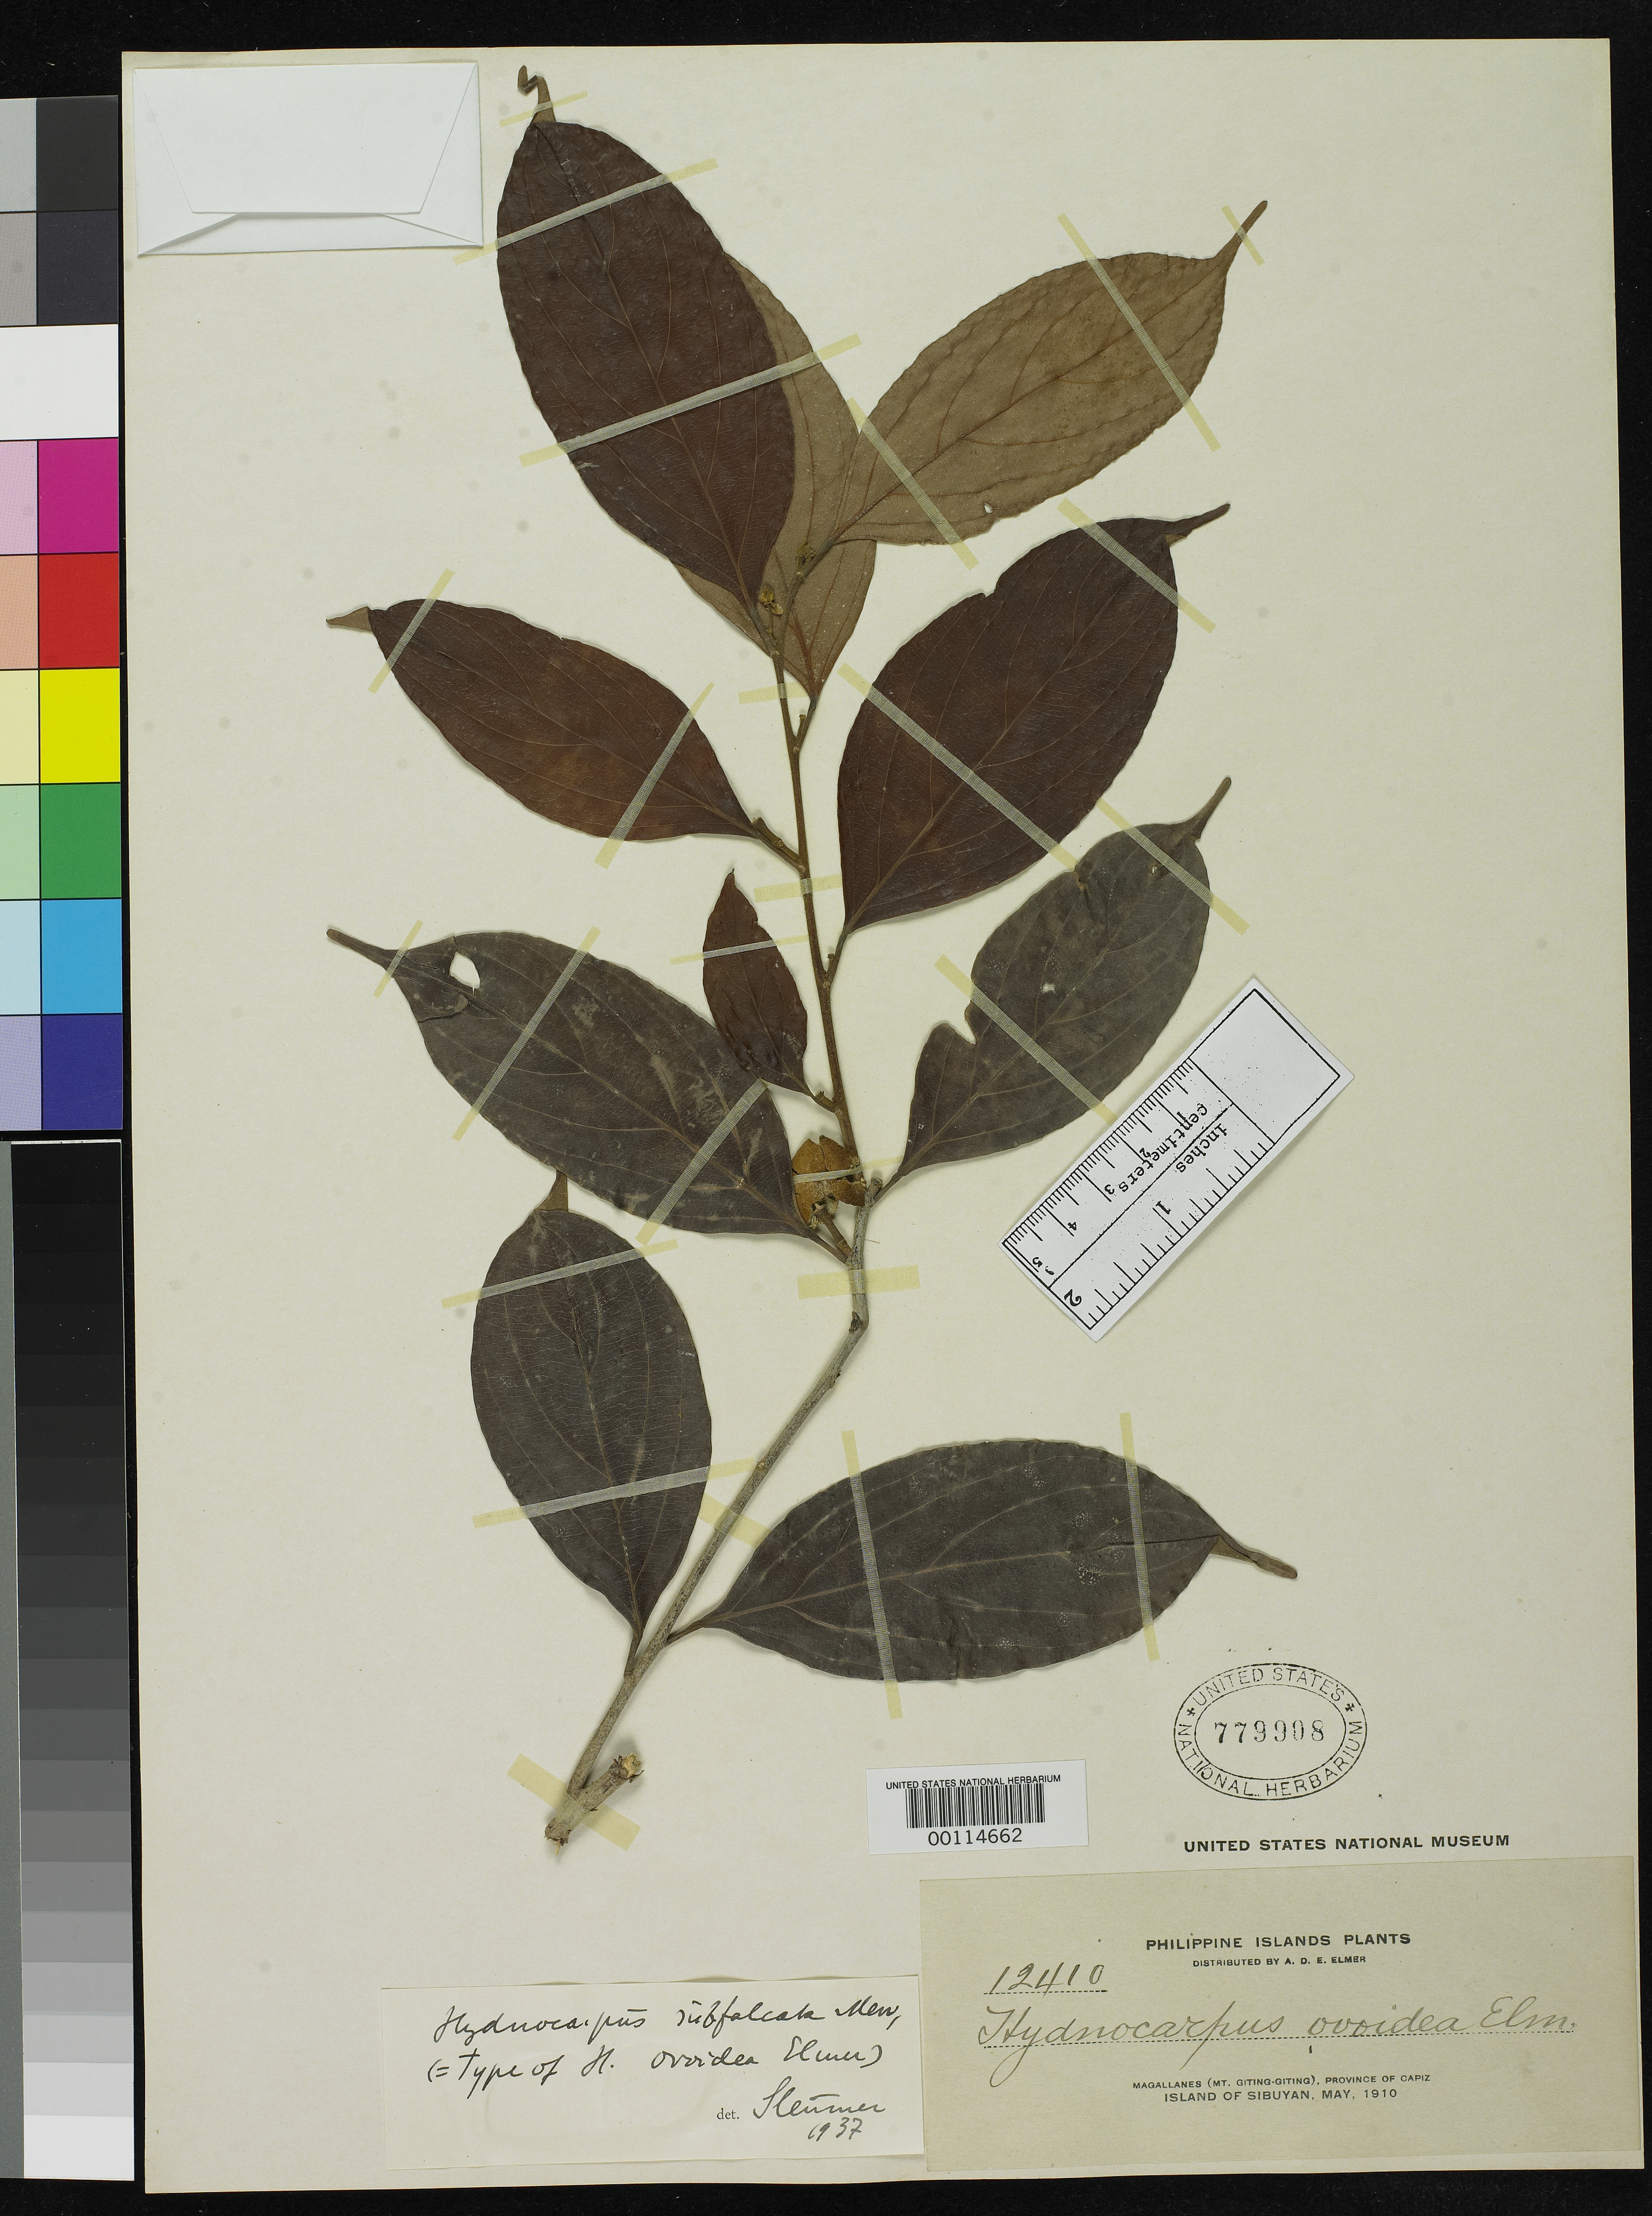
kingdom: Plantae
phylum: Tracheophyta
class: Magnoliopsida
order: Malpighiales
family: Achariaceae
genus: Hydnocarpus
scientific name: Hydnocarpus ovoideus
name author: Elmer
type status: Isotype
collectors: A. D. E. Elmer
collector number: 12410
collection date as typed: May 1910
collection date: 1910-05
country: Philippines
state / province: Mimaropa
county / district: Romblon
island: Sibuyan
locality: Magallanes (Mt. Giting-Giting).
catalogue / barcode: US 779908